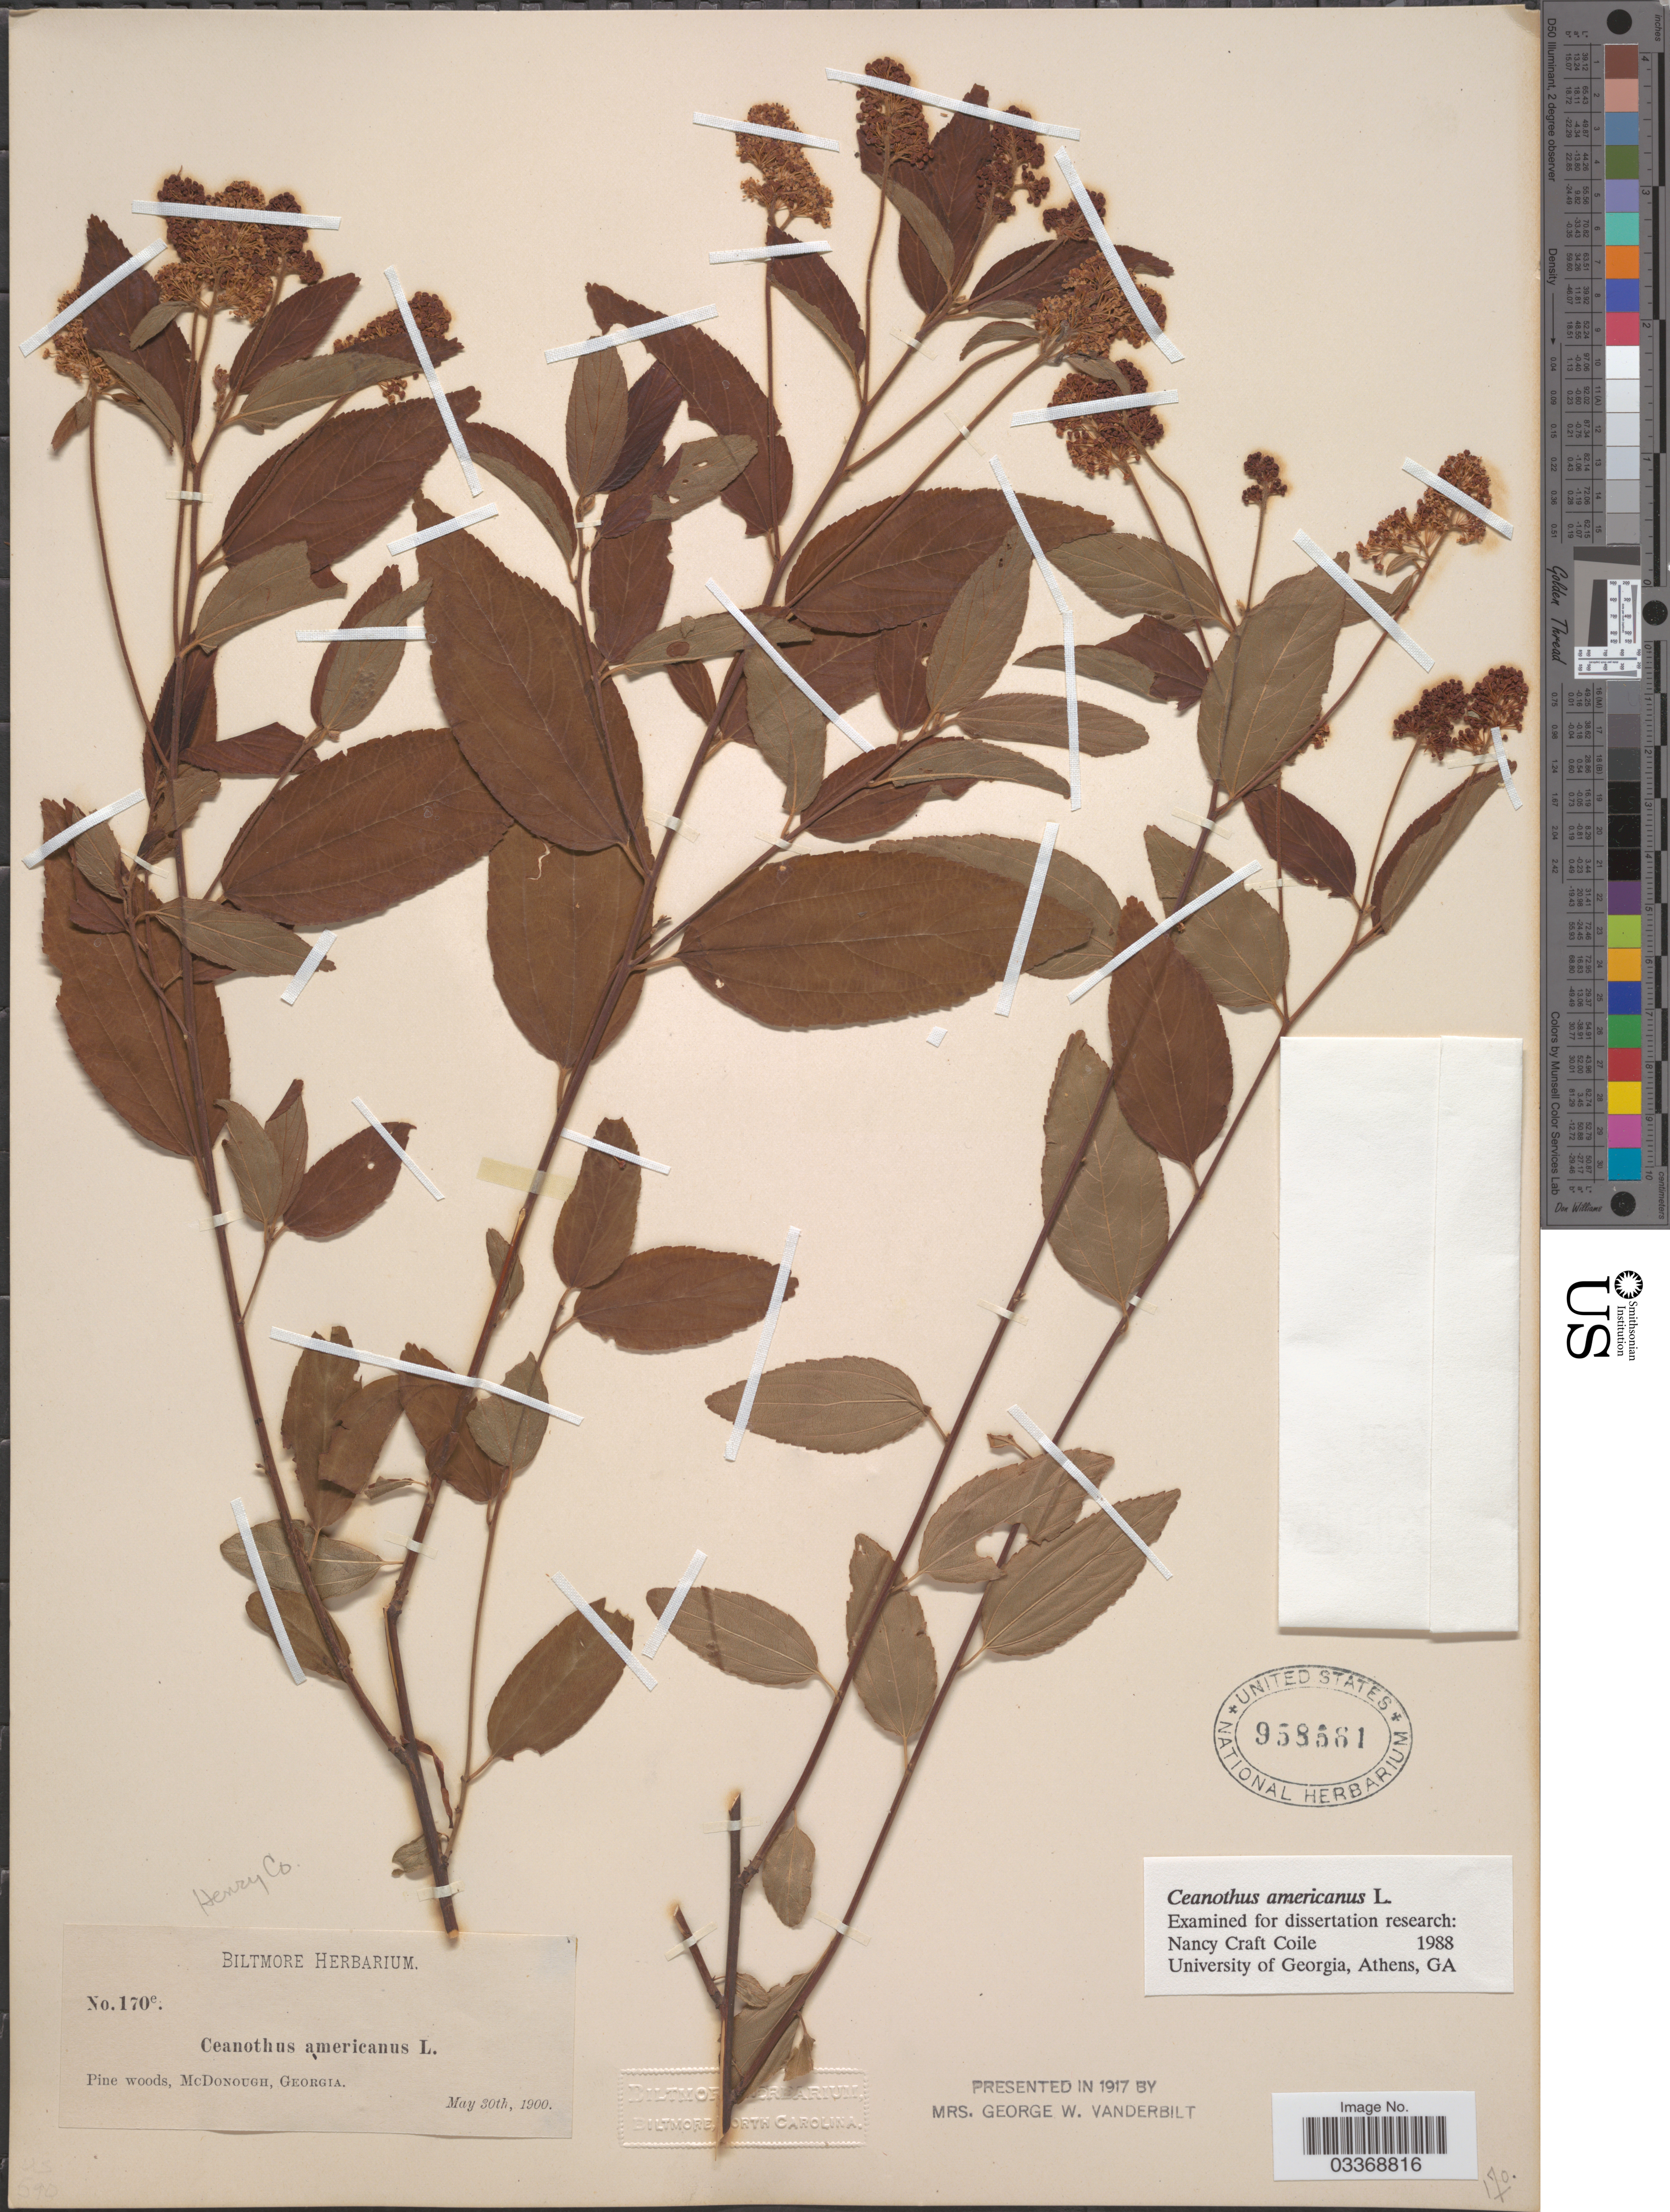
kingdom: Plantae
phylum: Tracheophyta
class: Magnoliopsida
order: Rosales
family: Rhamnaceae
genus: Ceanothus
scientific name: Ceanothus americanus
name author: L.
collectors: ex herb. Biltmore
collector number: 170e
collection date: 1900-05-30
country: United States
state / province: Georgia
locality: Henry Co. McDonough.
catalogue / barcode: US 958561